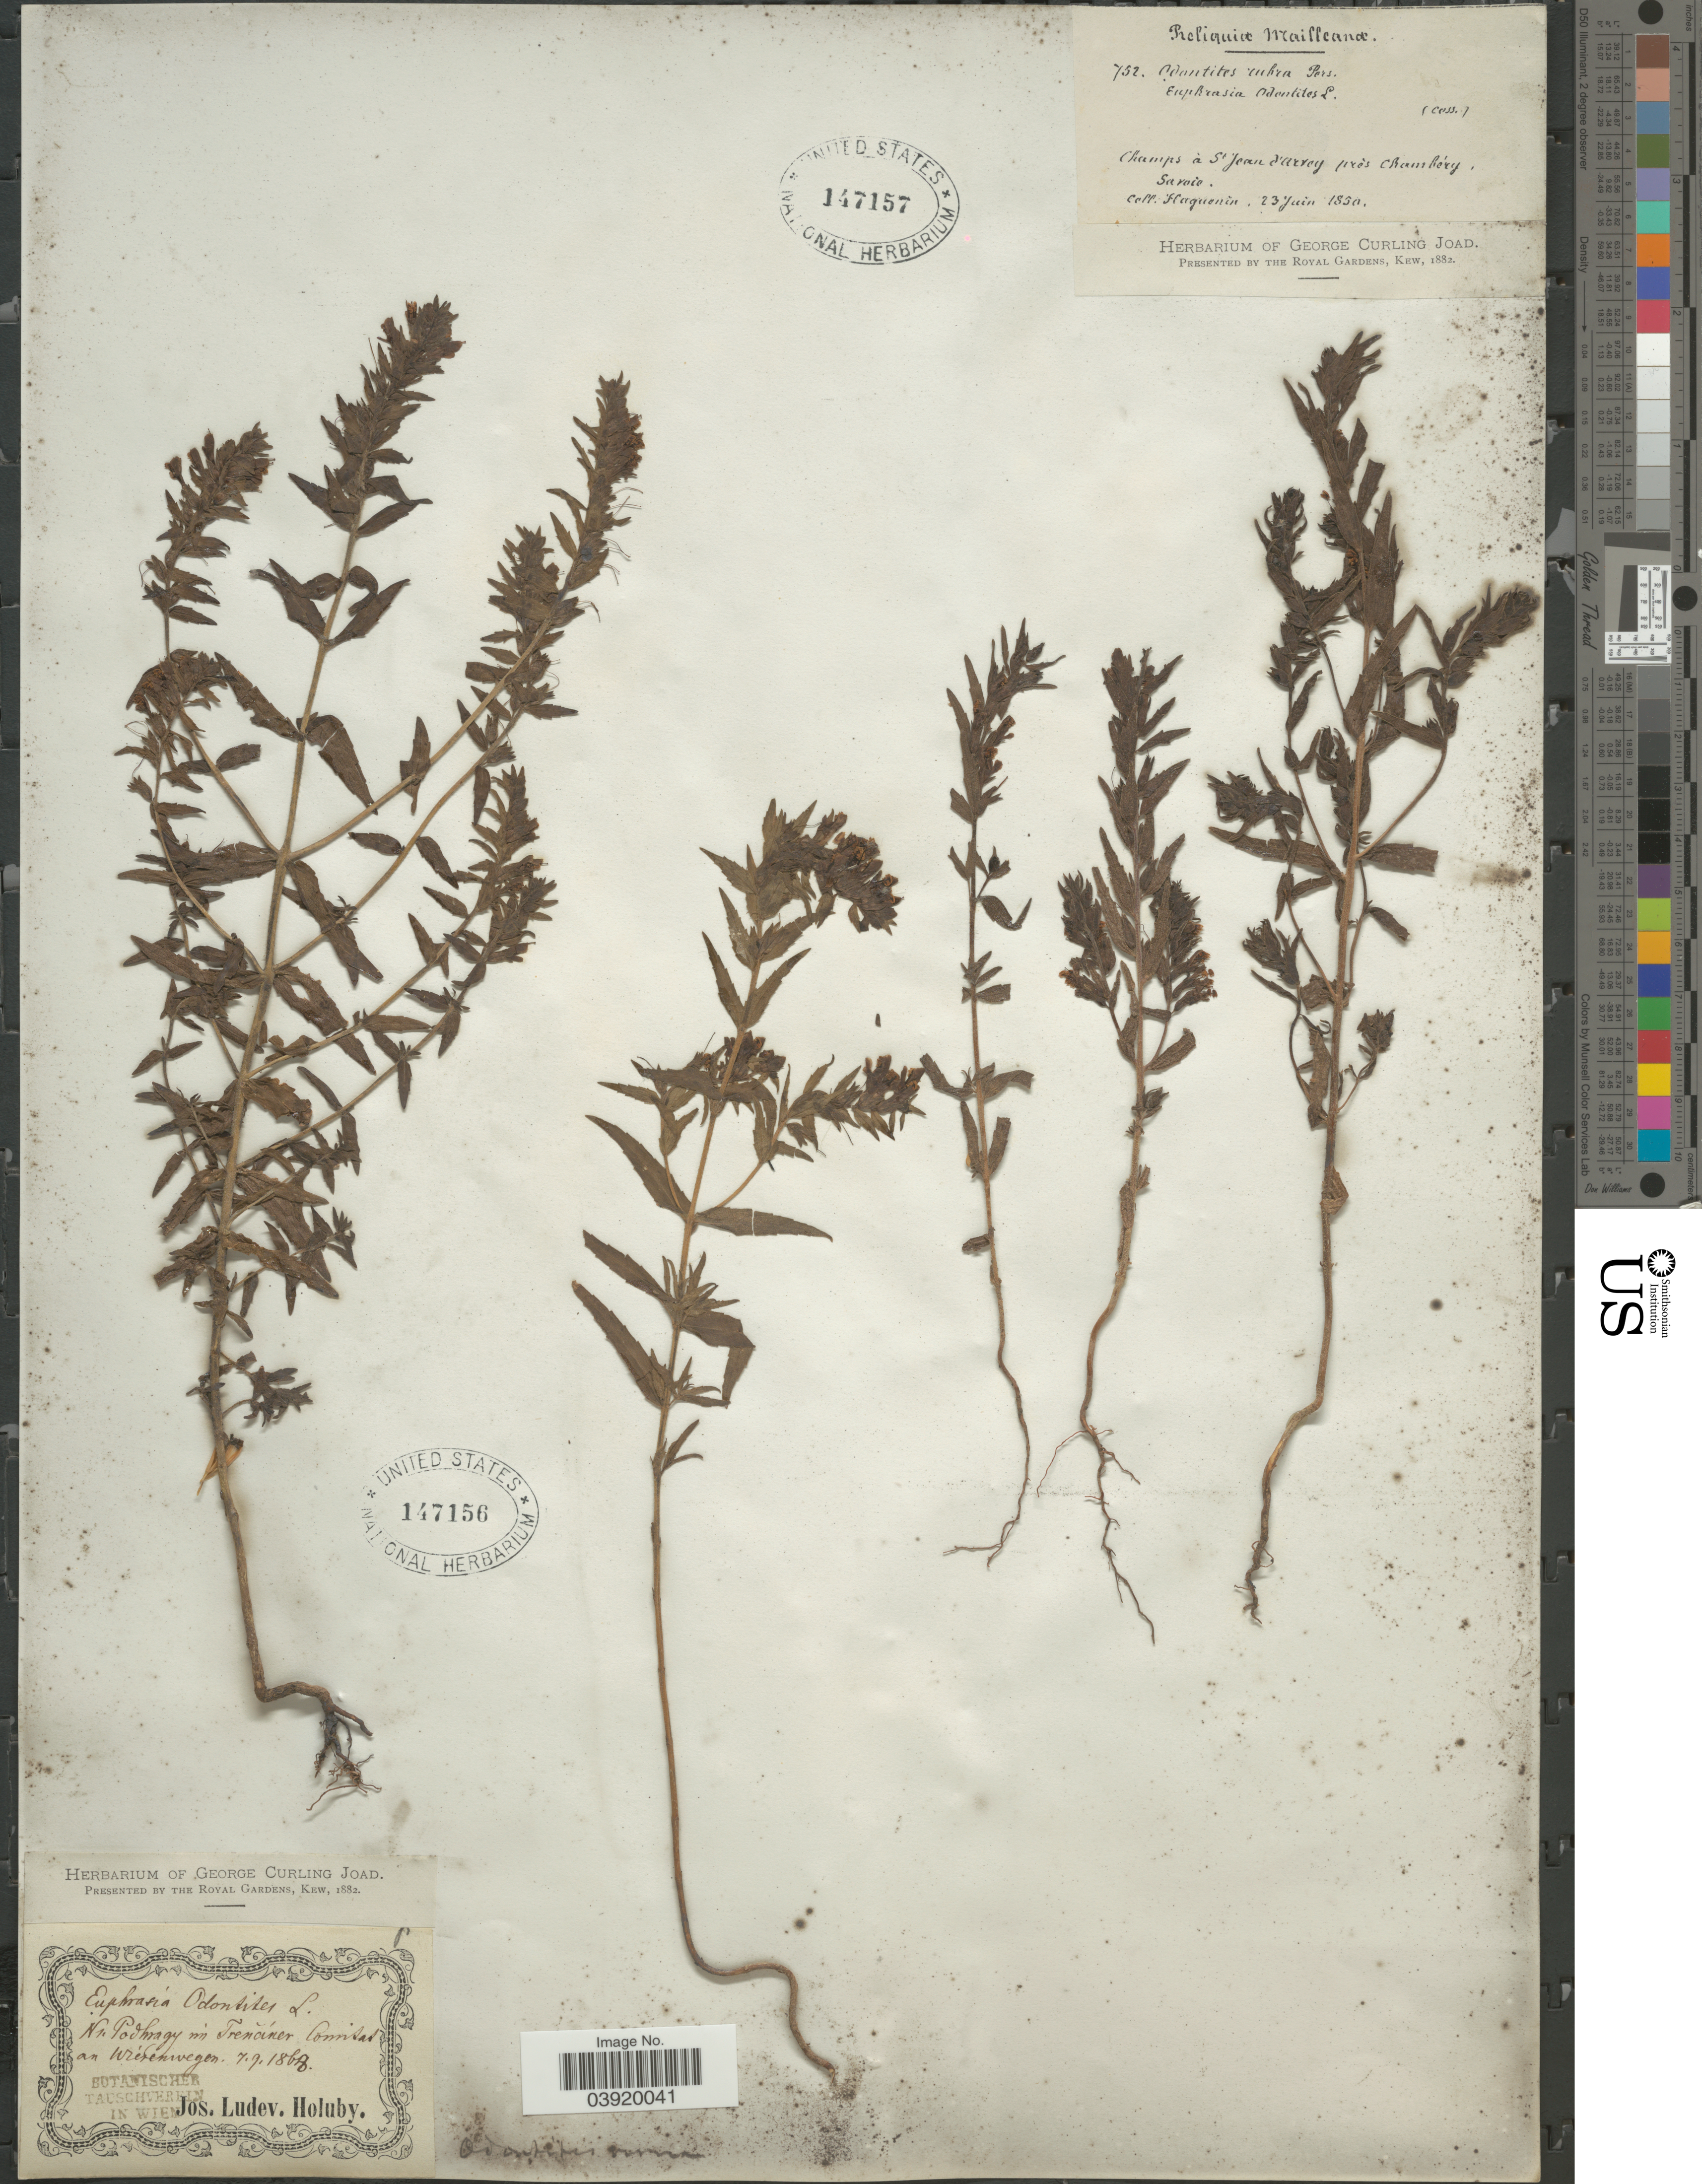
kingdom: Plantae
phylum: Tracheophyta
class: Magnoliopsida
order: Lamiales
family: Orobanchaceae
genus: Odontites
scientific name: Odontites vulgaris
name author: Moench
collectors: Haguenin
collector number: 752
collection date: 1850-06-23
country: France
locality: Champs à St Jean d'Arvey près Chambéry, Savoie.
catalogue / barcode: US 147157-2